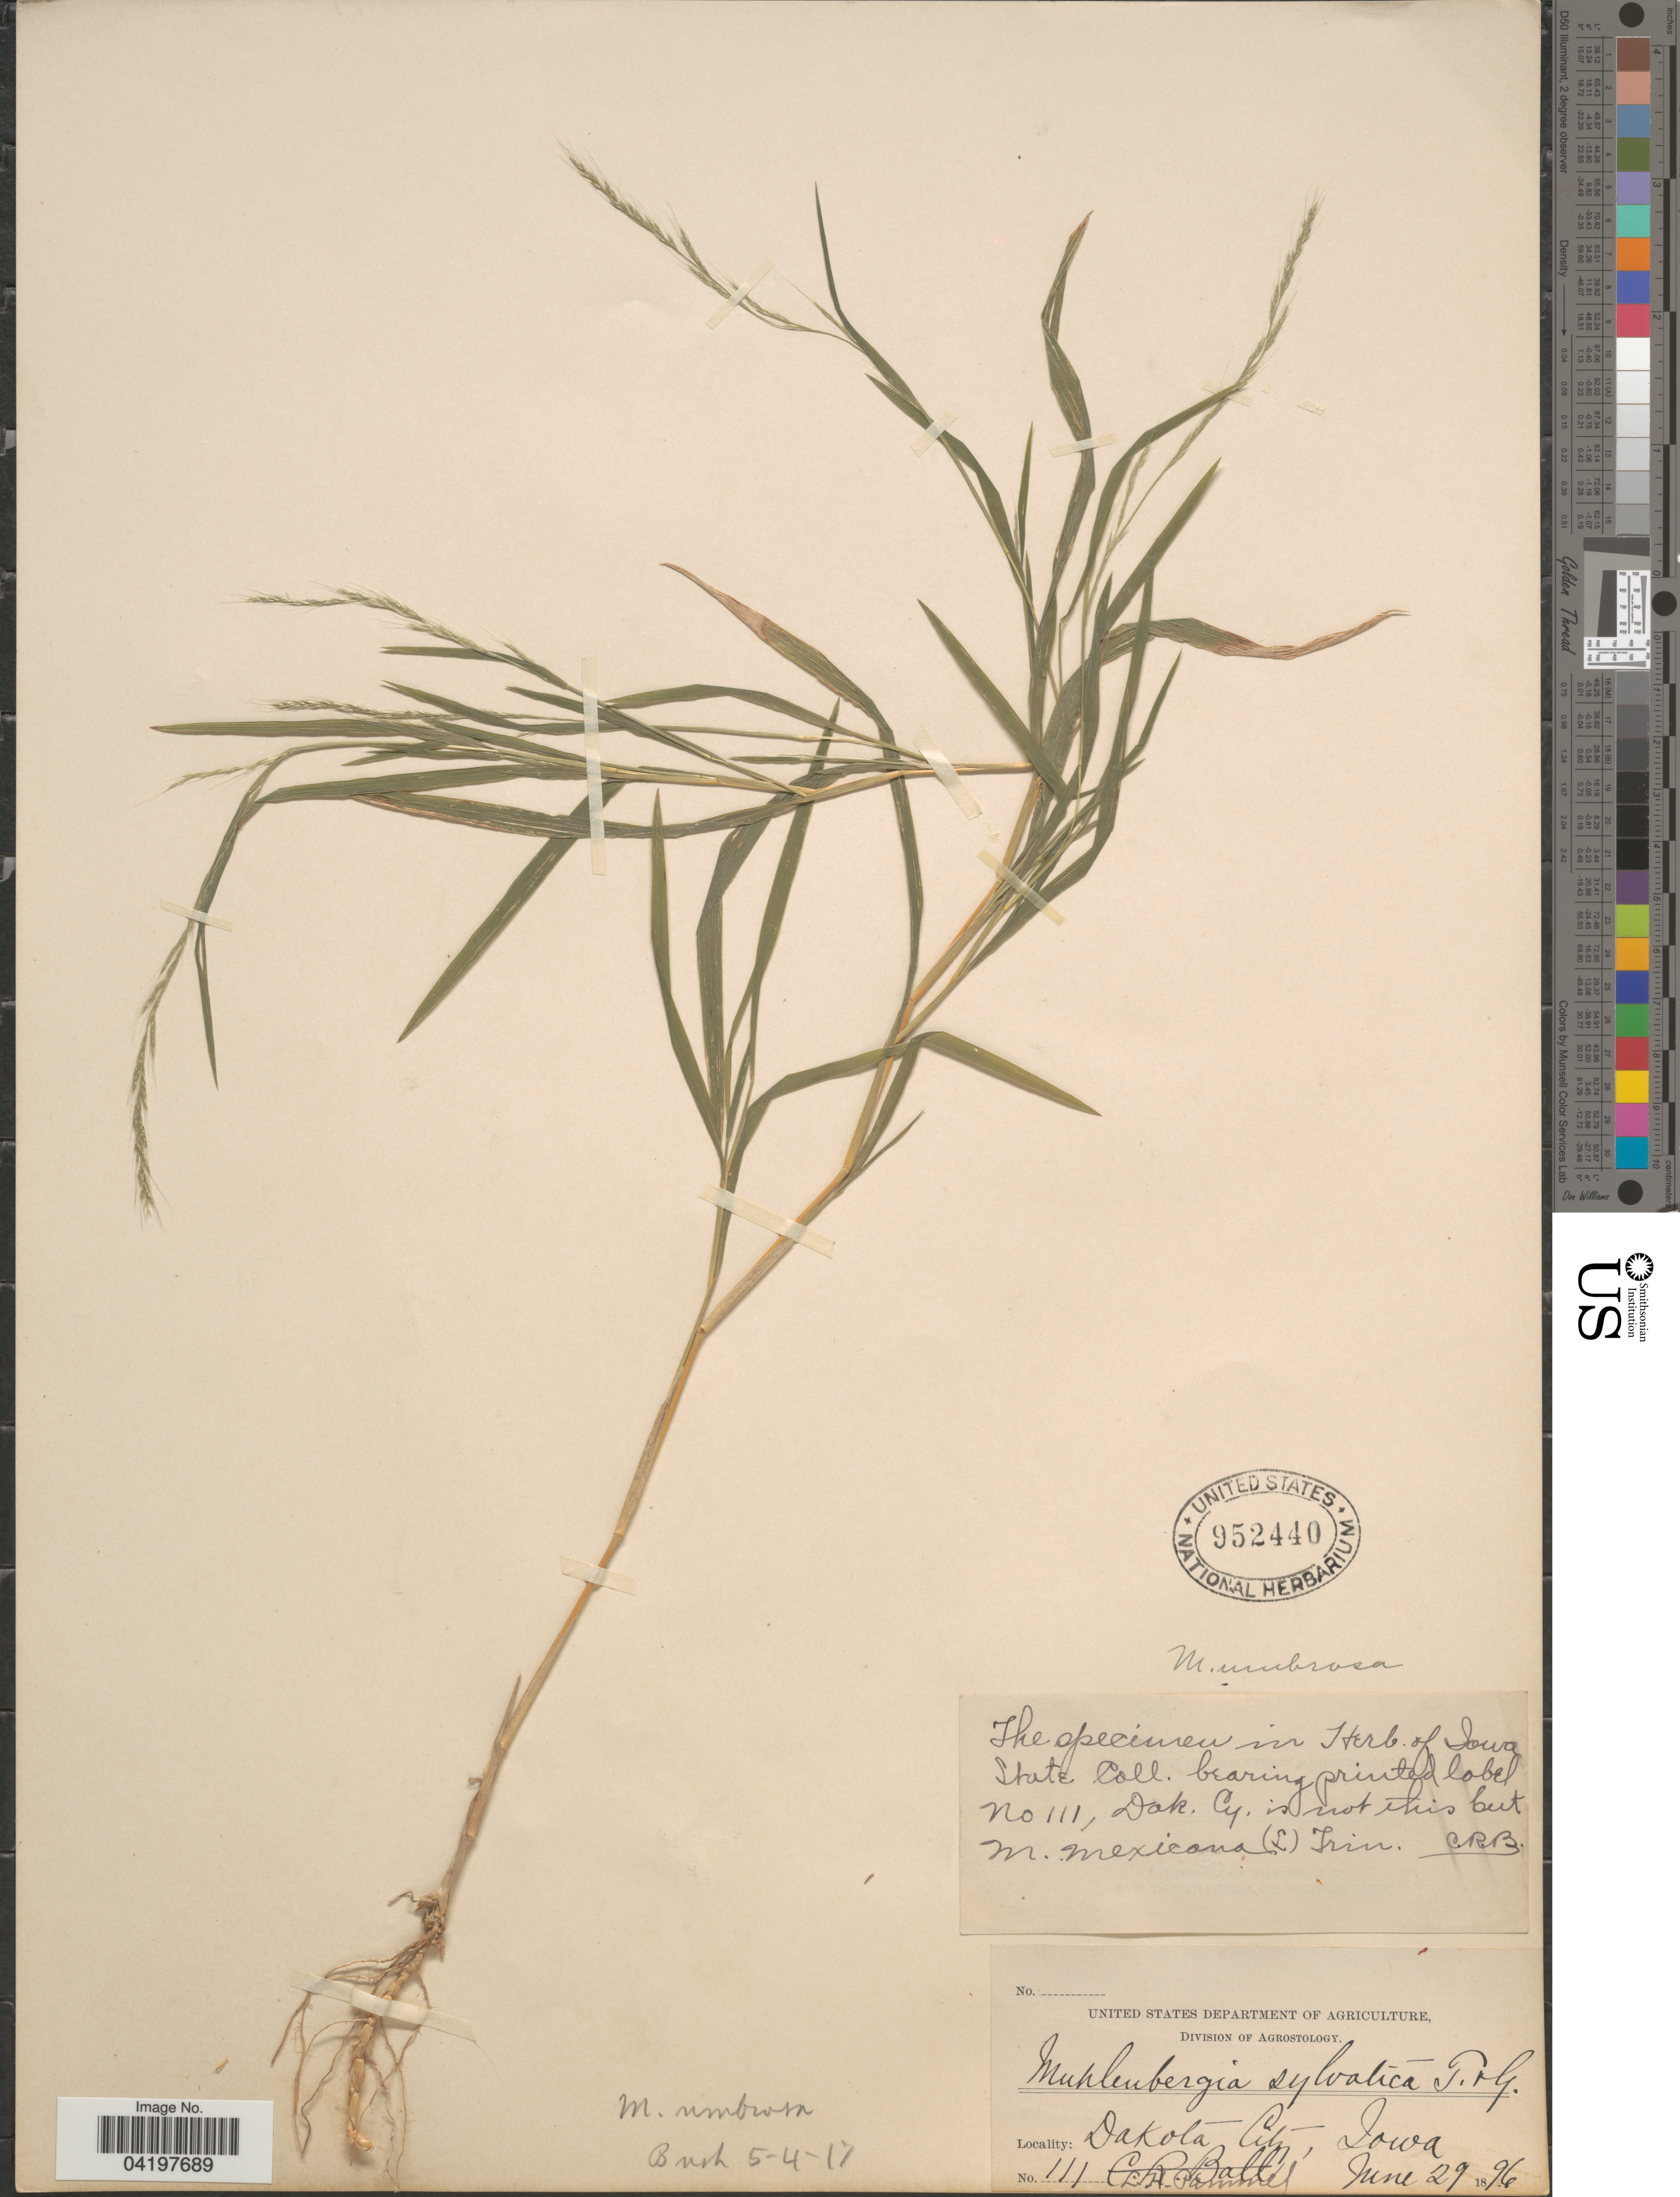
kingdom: Plantae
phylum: Tracheophyta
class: Liliopsida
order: Poales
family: Poaceae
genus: Muhlenbergia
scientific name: Muhlenbergia sylvatica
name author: (Torr.) Torr. ex A. Gray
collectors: L. Pammel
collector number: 111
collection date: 1896-06-29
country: United States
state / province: Iowa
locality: Dakota City.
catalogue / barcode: US 952440